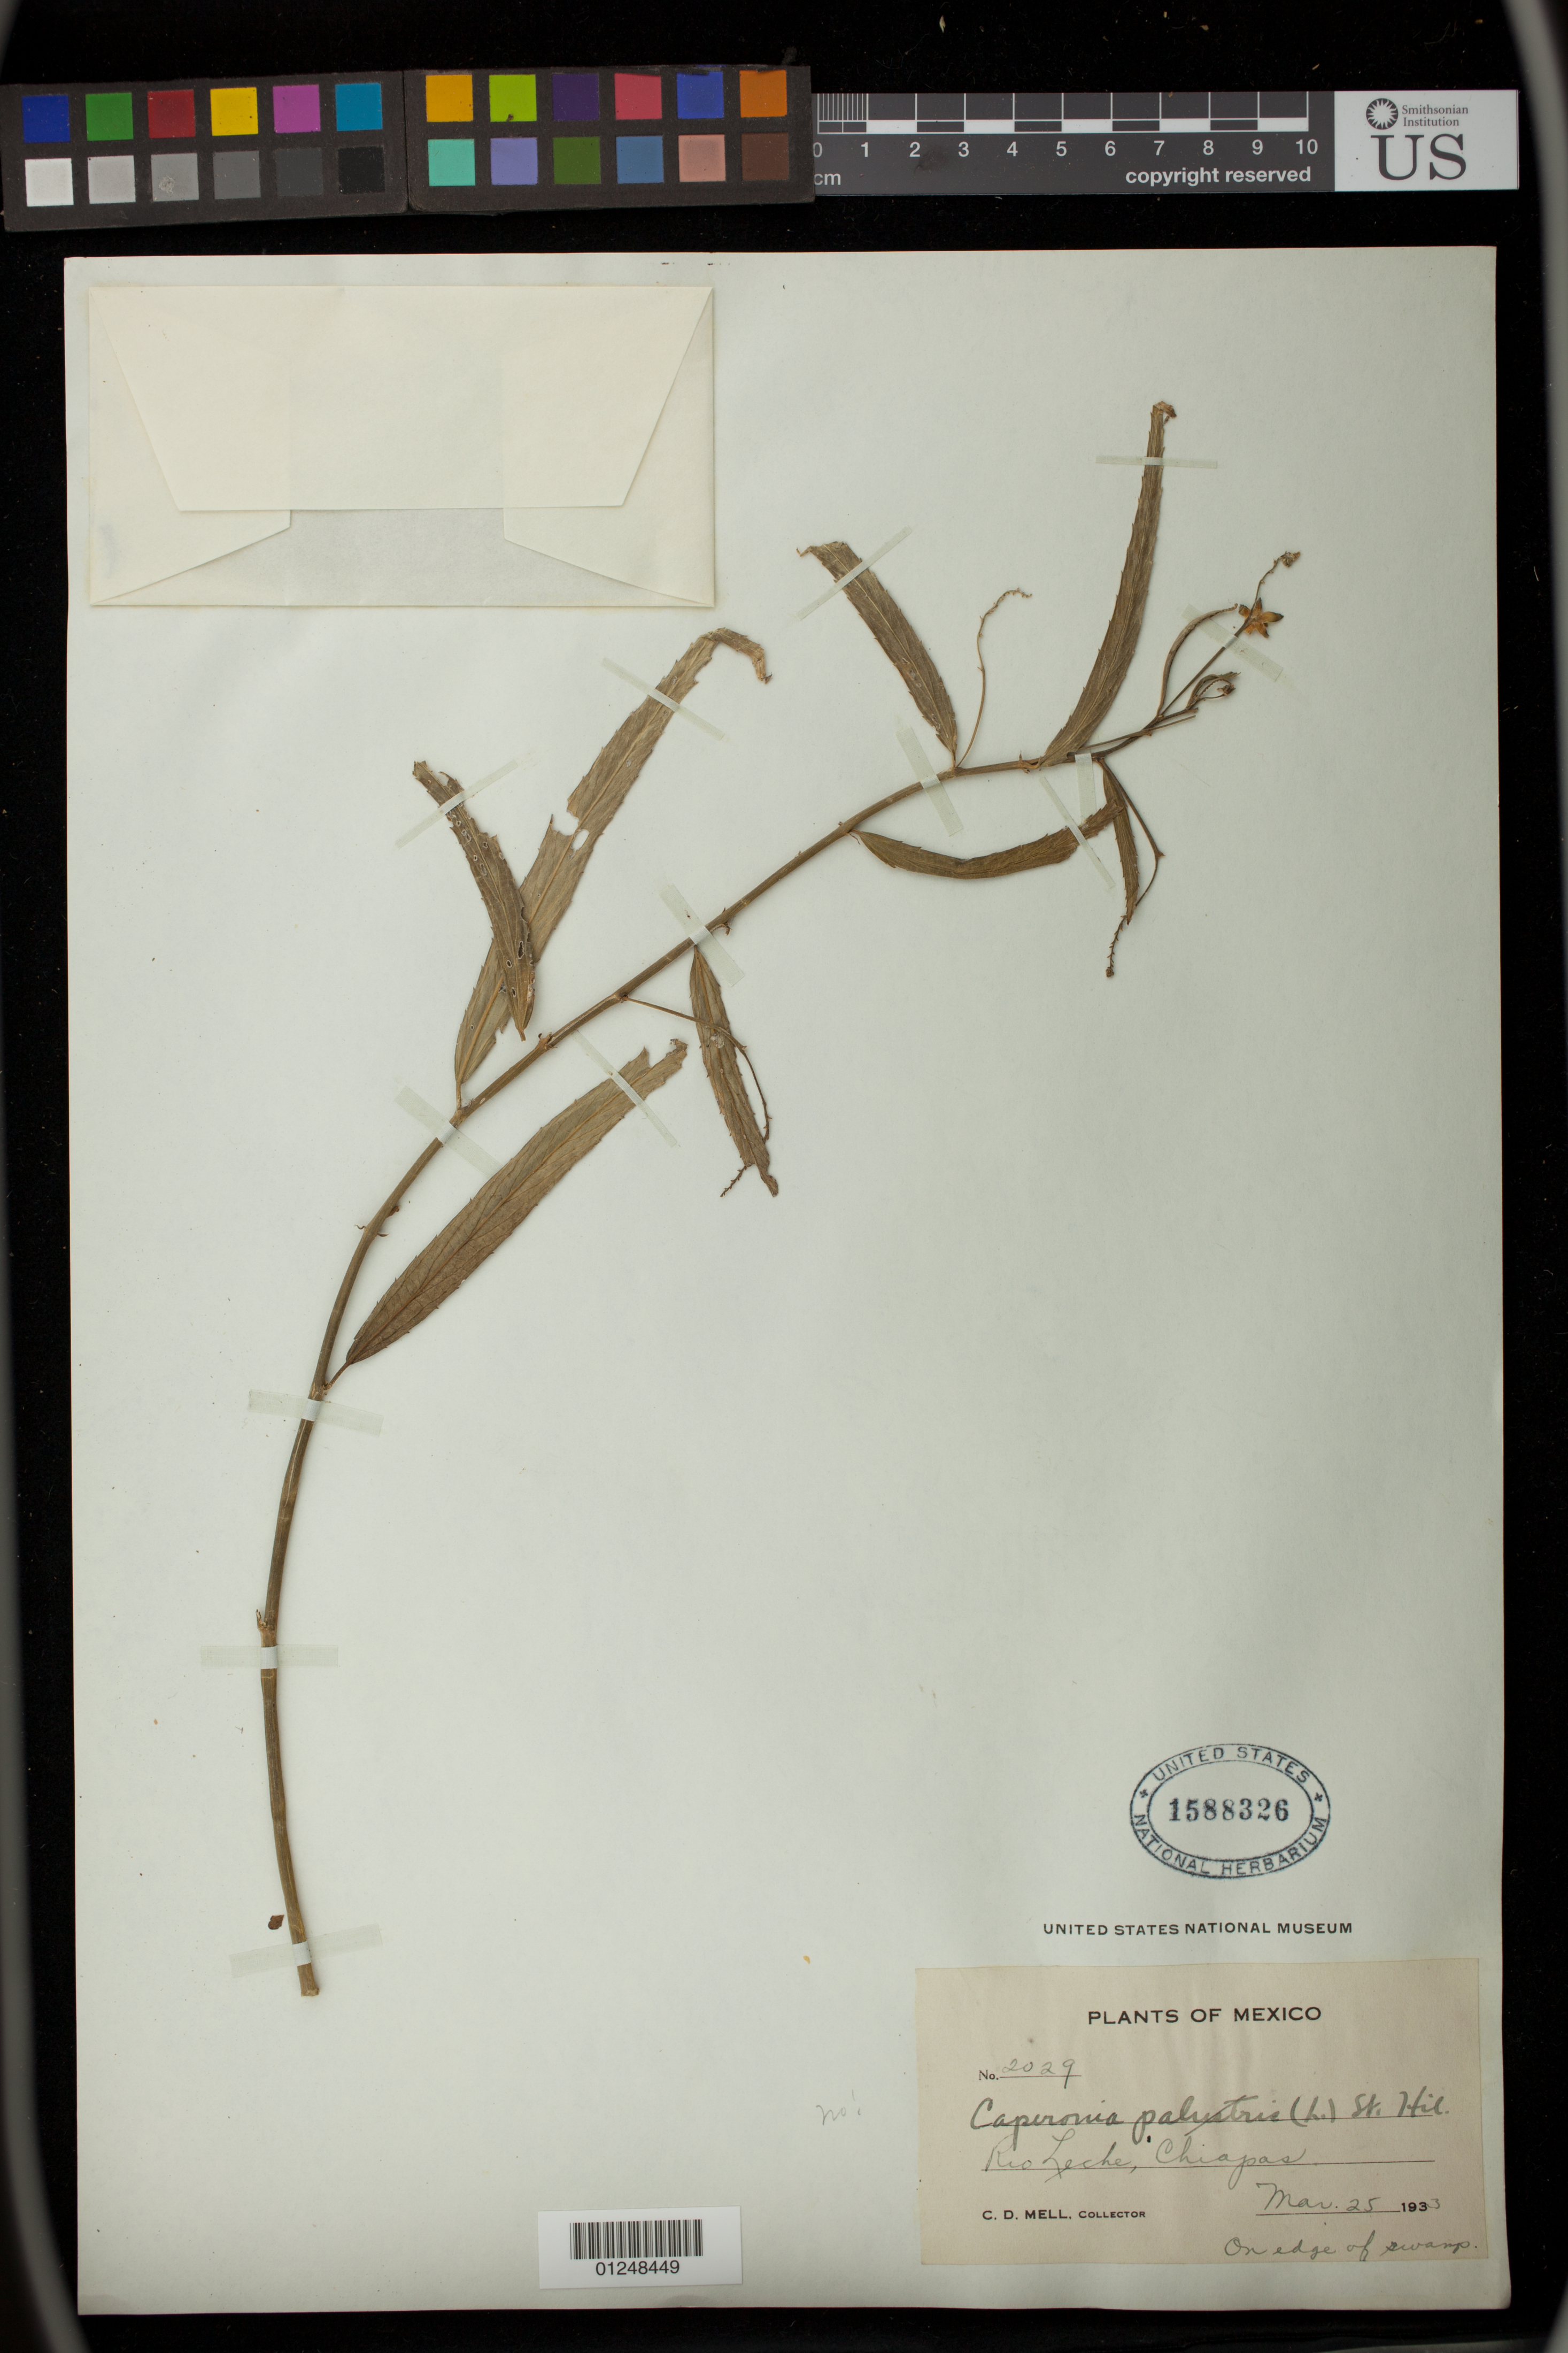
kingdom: Plantae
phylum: Tracheophyta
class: Magnoliopsida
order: Malpighiales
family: Euphorbiaceae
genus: Caperonia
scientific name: Caperonia sp.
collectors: P. H. Mell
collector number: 2029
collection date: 1933-03-25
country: Mexico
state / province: Oaxaca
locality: Rio Leche, Chiapas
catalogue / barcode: US 1588326